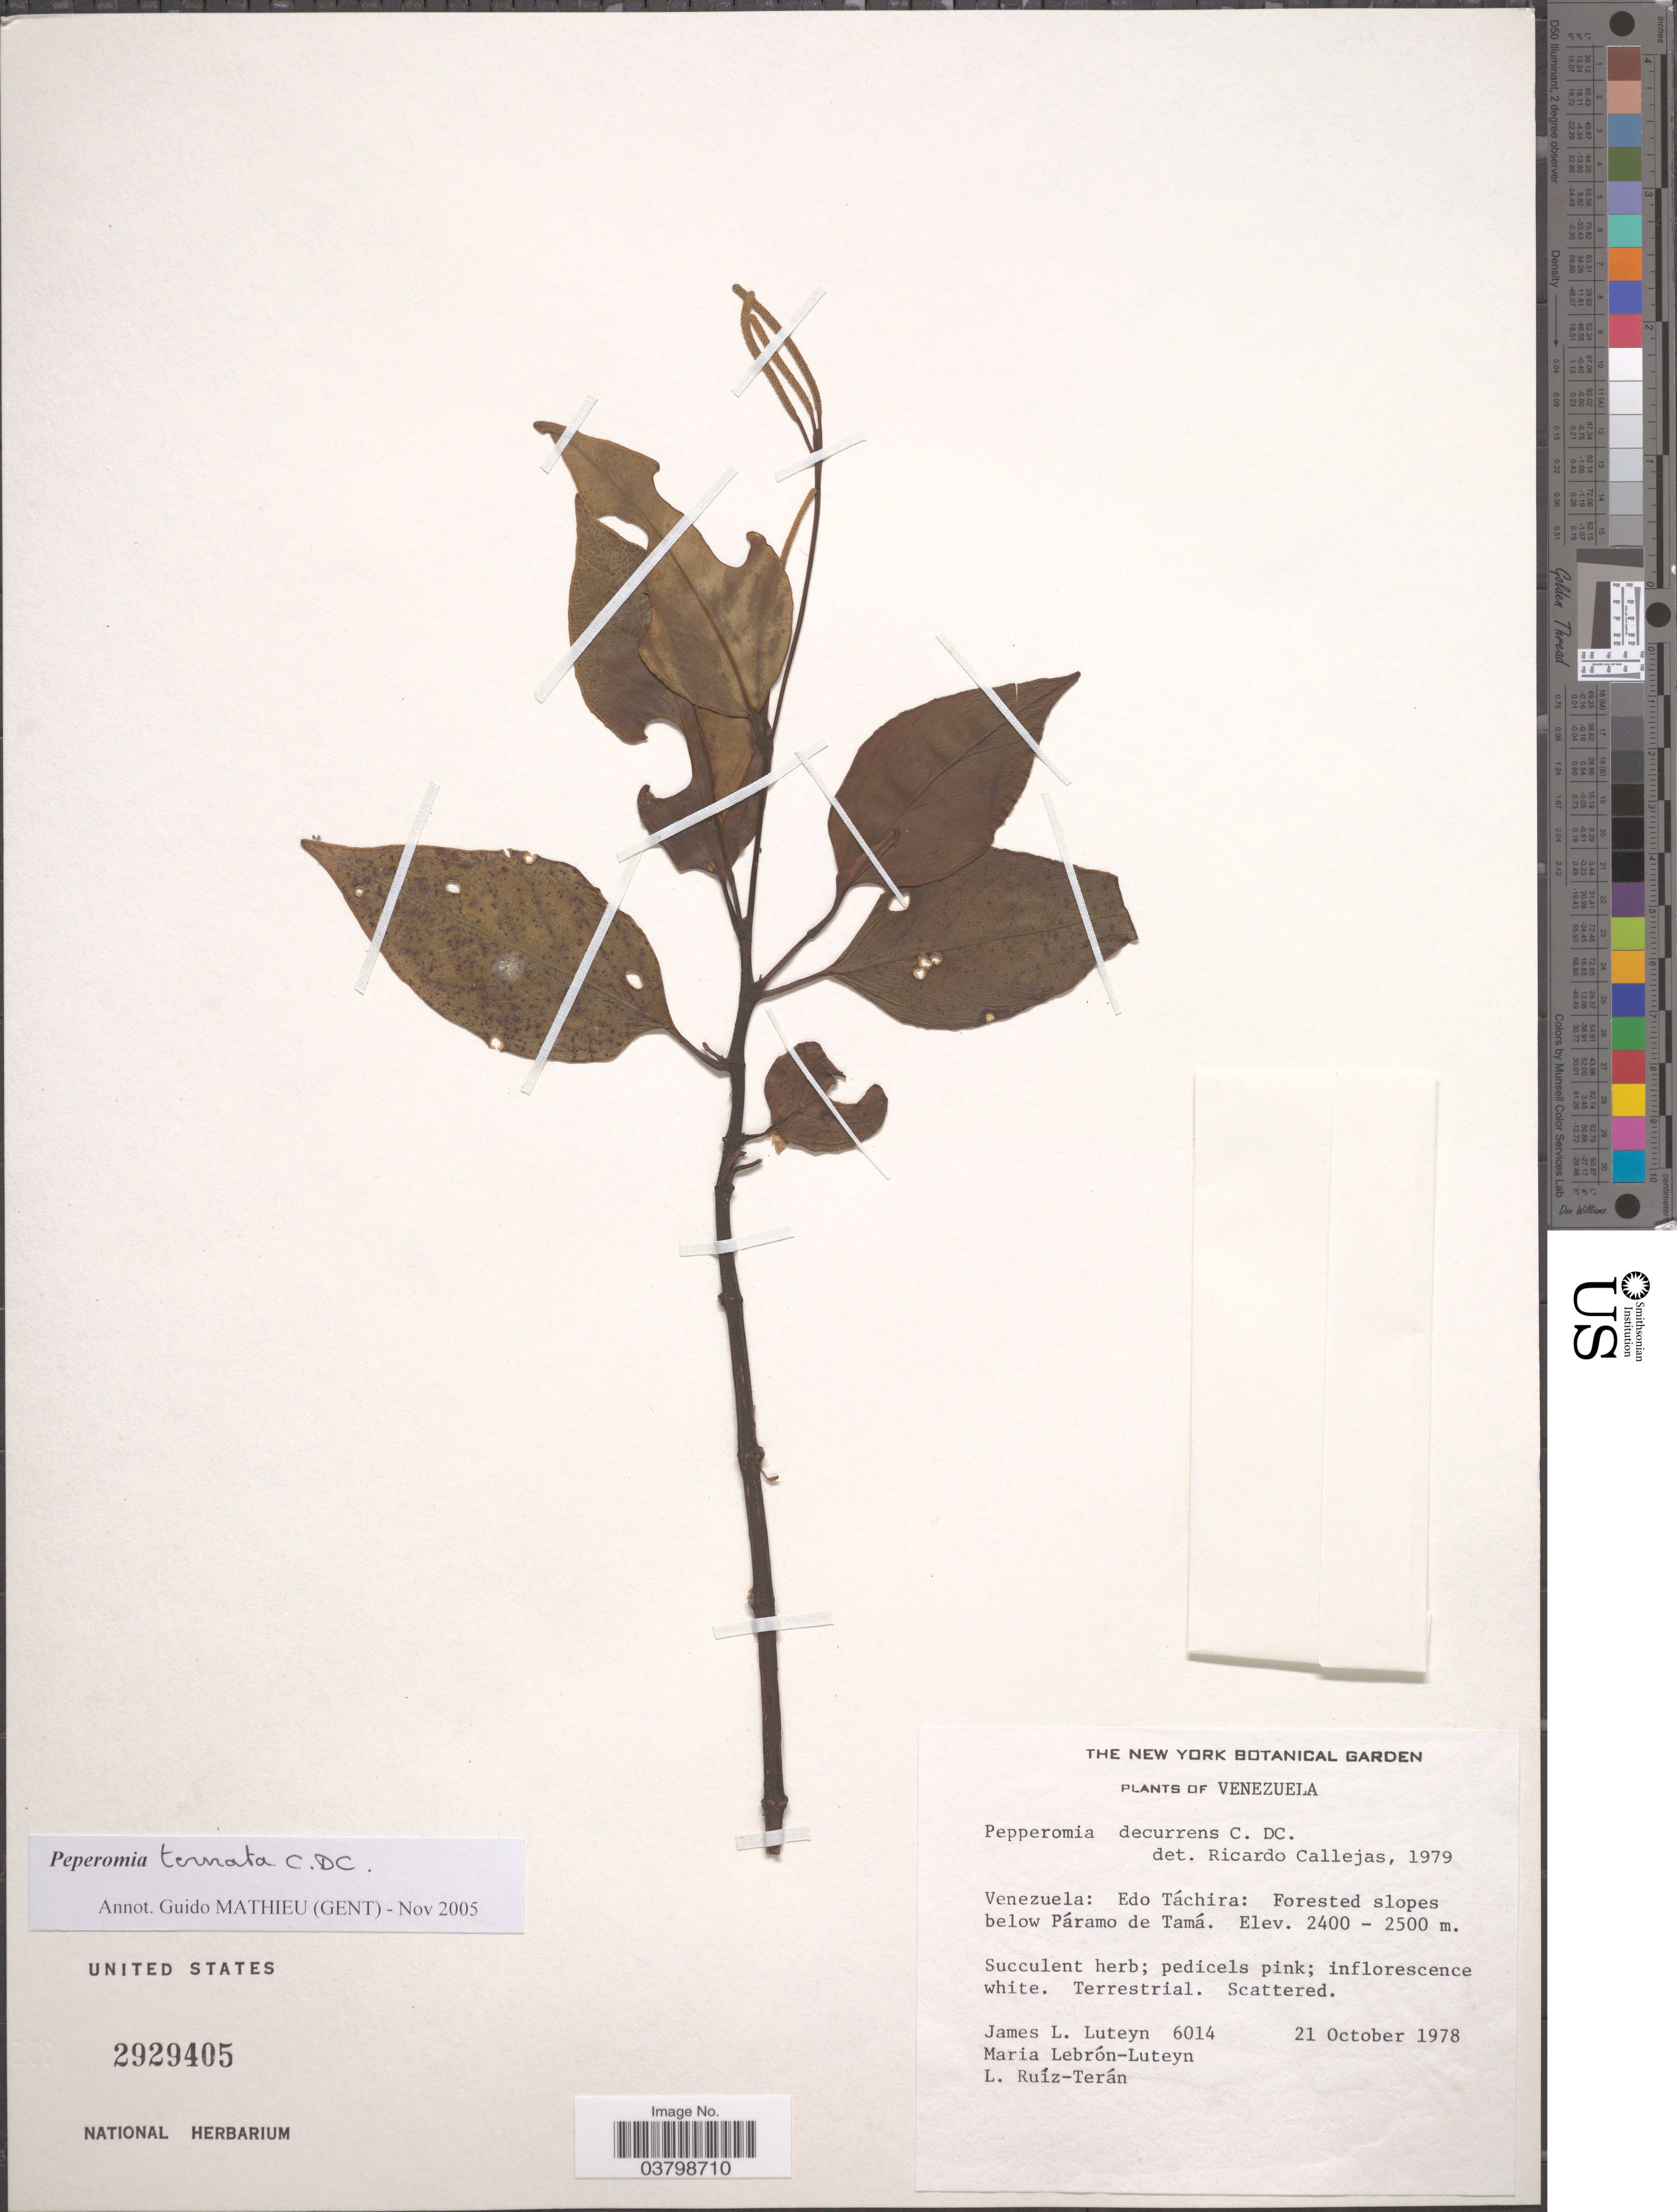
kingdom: Plantae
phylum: Tracheophyta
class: Magnoliopsida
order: Piperales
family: Piperaceae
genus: Peperomia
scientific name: Peperomia ternata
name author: C. DC.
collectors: J. L. Luteyn, M. L. Lebrón-Luteyn & L. E. Ruíz-Terán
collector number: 6014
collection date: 1978-10-21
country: Venezuela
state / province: Tachira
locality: Below Páramo de Tamá.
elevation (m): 2400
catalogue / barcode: US 2929405